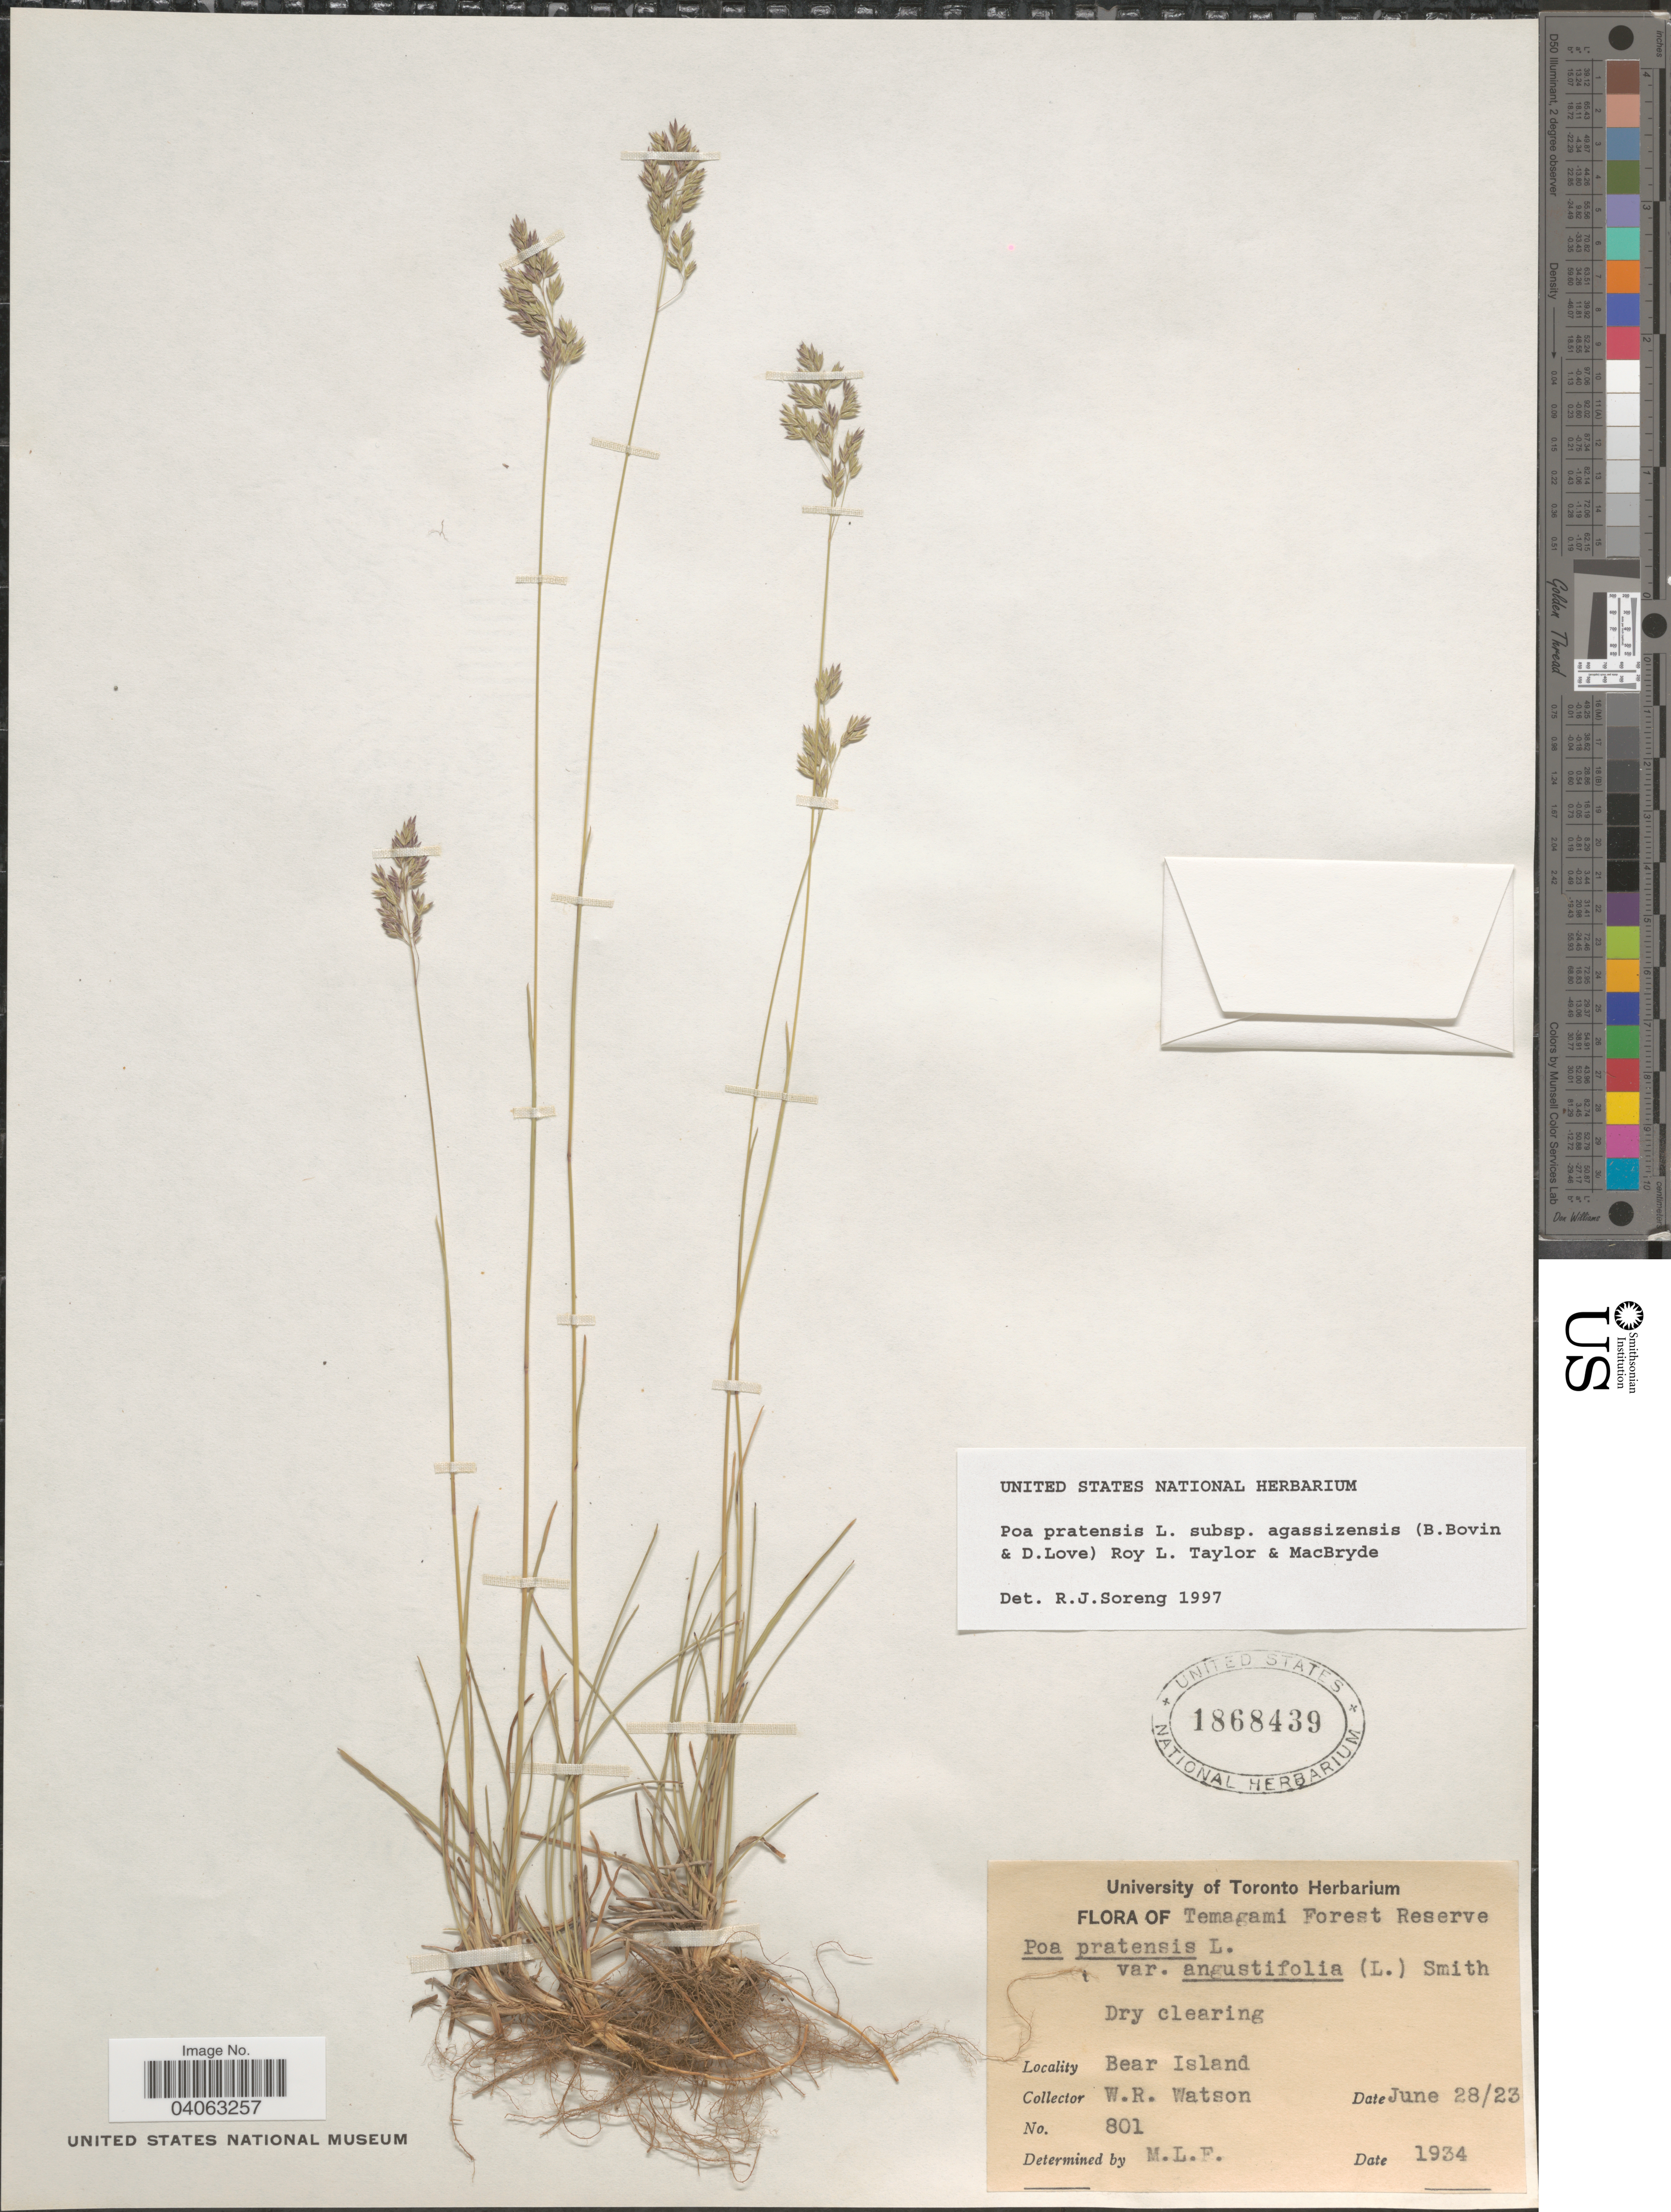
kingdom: Plantae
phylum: Tracheophyta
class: Liliopsida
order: Poales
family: Poaceae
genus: Poa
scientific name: Poa pratensis subsp. agassizensis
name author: (B. Boivin & D. Löve) Roy L. Taylor & MacBryde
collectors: W. R. Watson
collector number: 801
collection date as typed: Transcribed d/m/y: 28/6/23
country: Canada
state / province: Ontario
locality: Temagami Forest Reserve. Bear Island.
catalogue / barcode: US 1868439